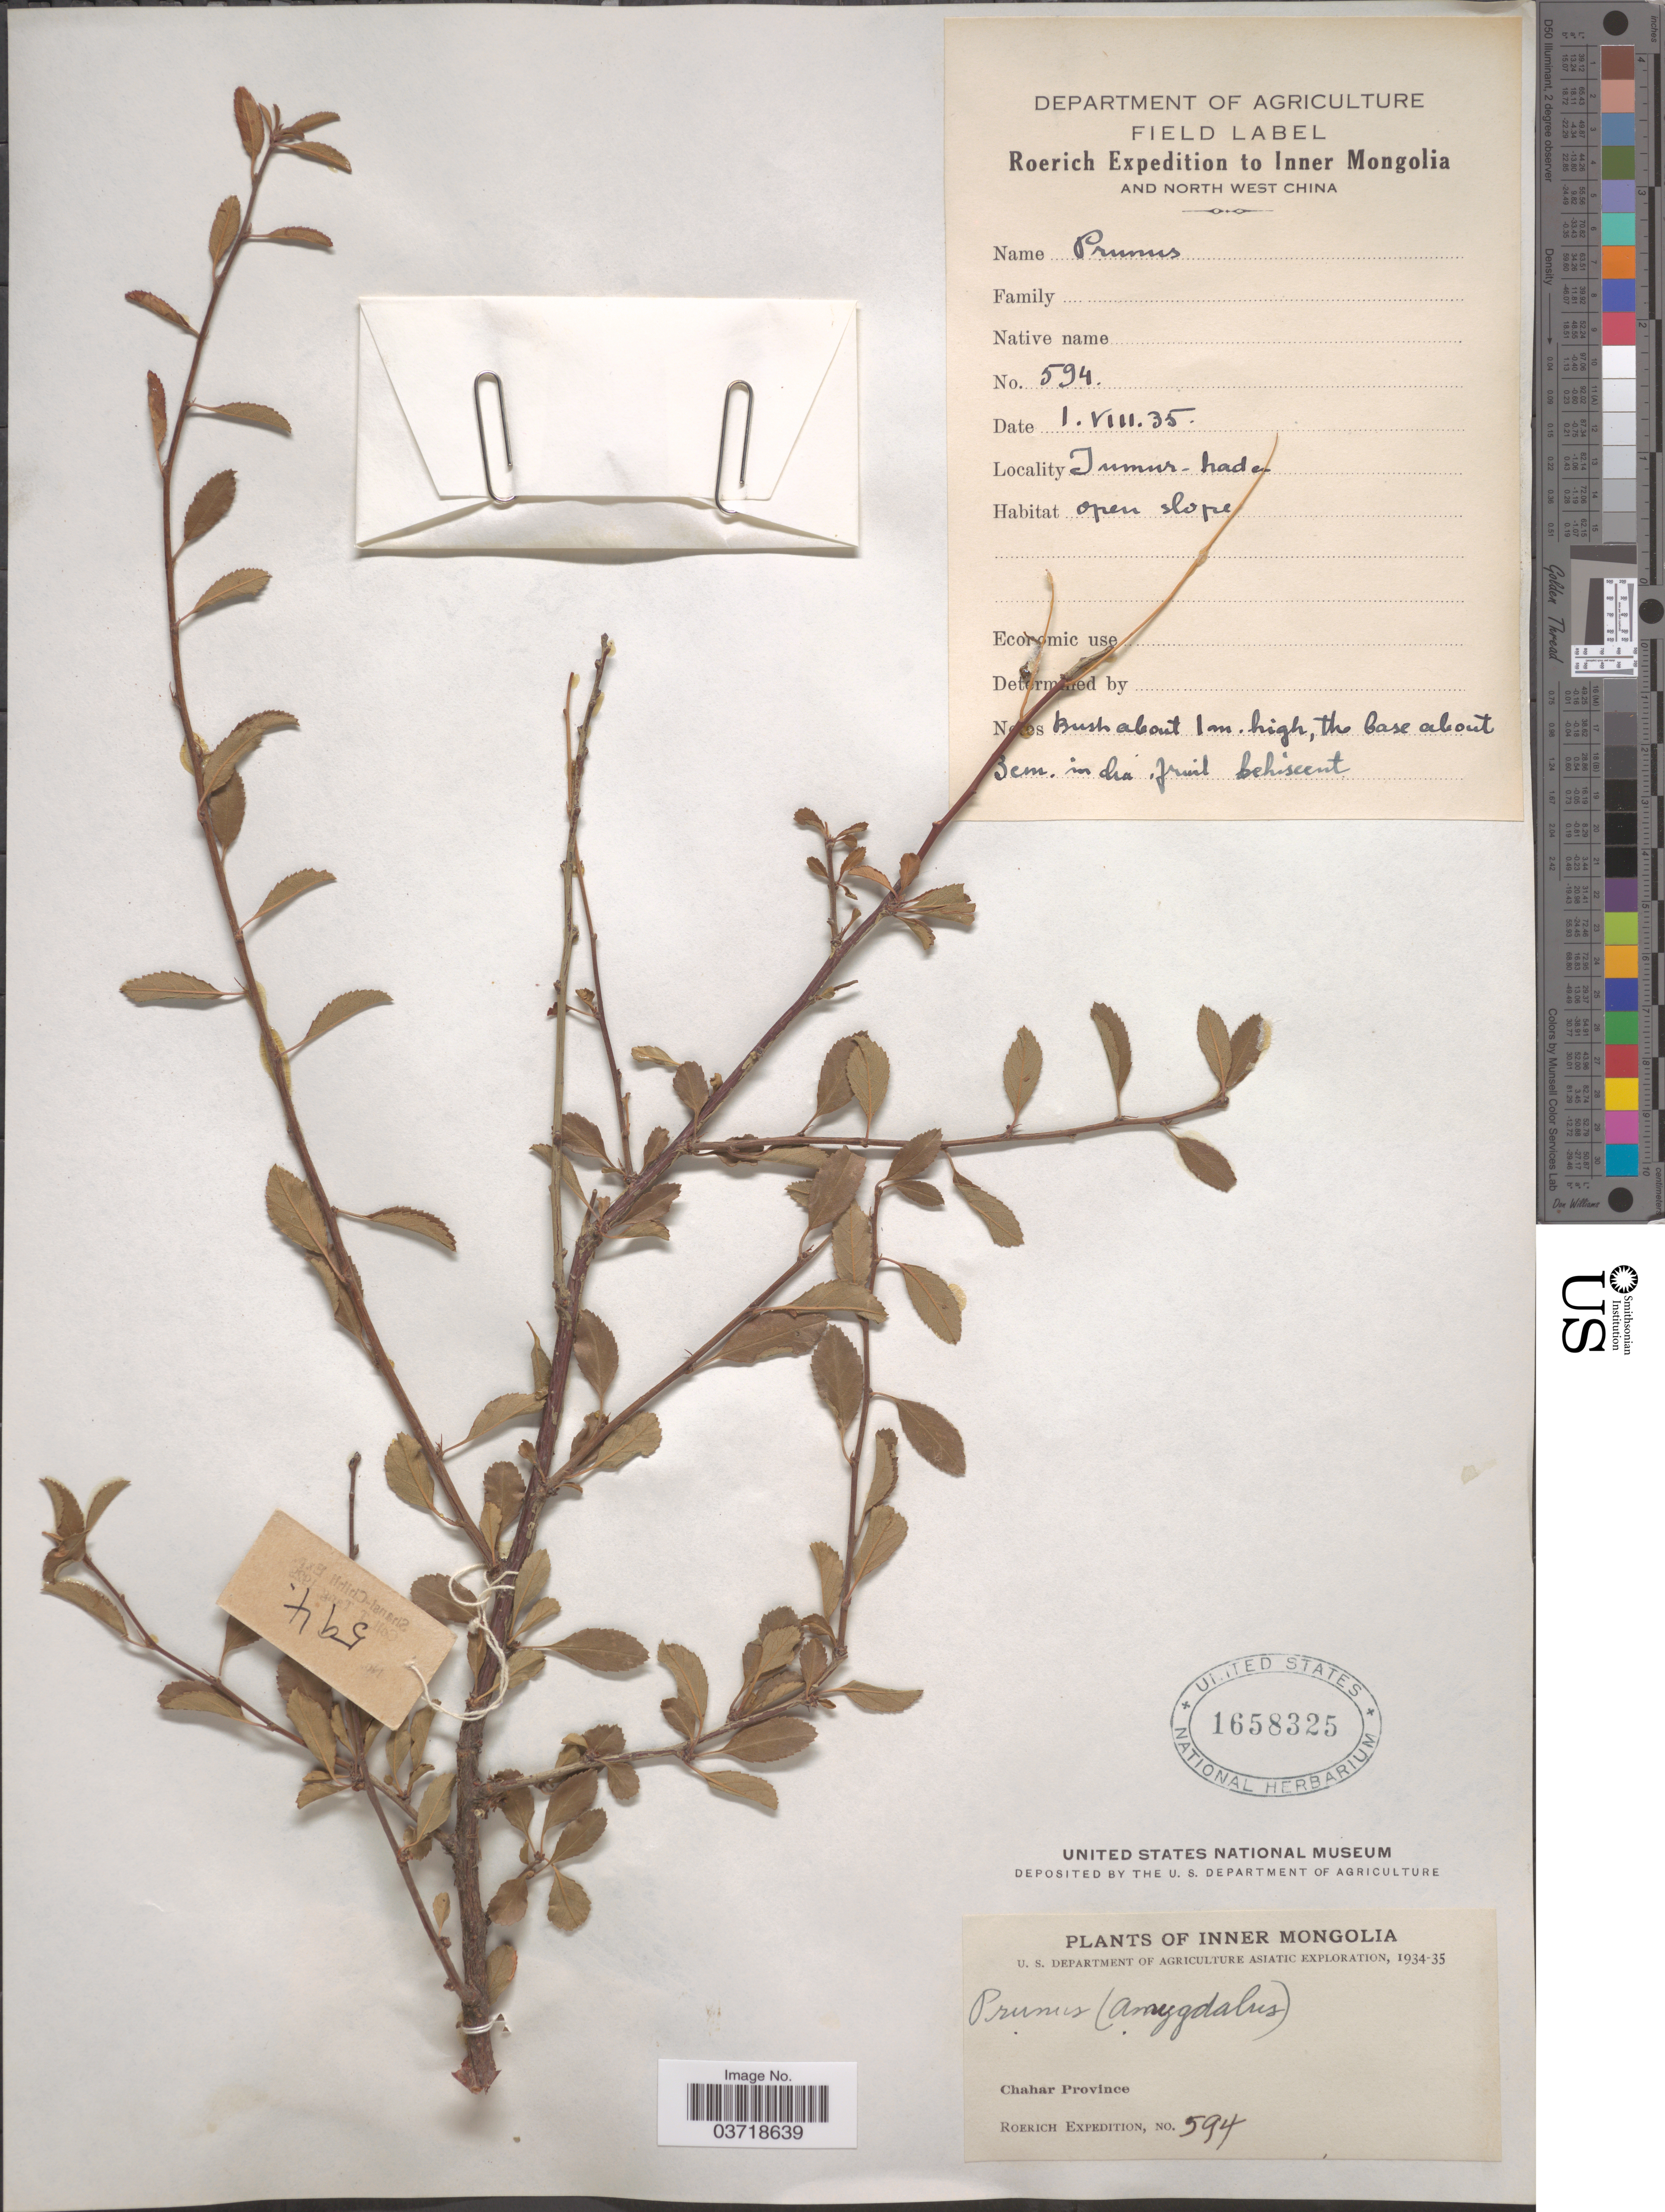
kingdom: Plantae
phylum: Tracheophyta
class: Magnoliopsida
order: Rosales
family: Rosaceae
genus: Prunus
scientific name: Prunus sp.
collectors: Roerich Expedition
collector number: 594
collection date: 1935-08-01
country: China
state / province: Nei Monggol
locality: Inner Mongolia and North West China. Tumur-haden. Chahar Province.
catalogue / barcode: US 1658325